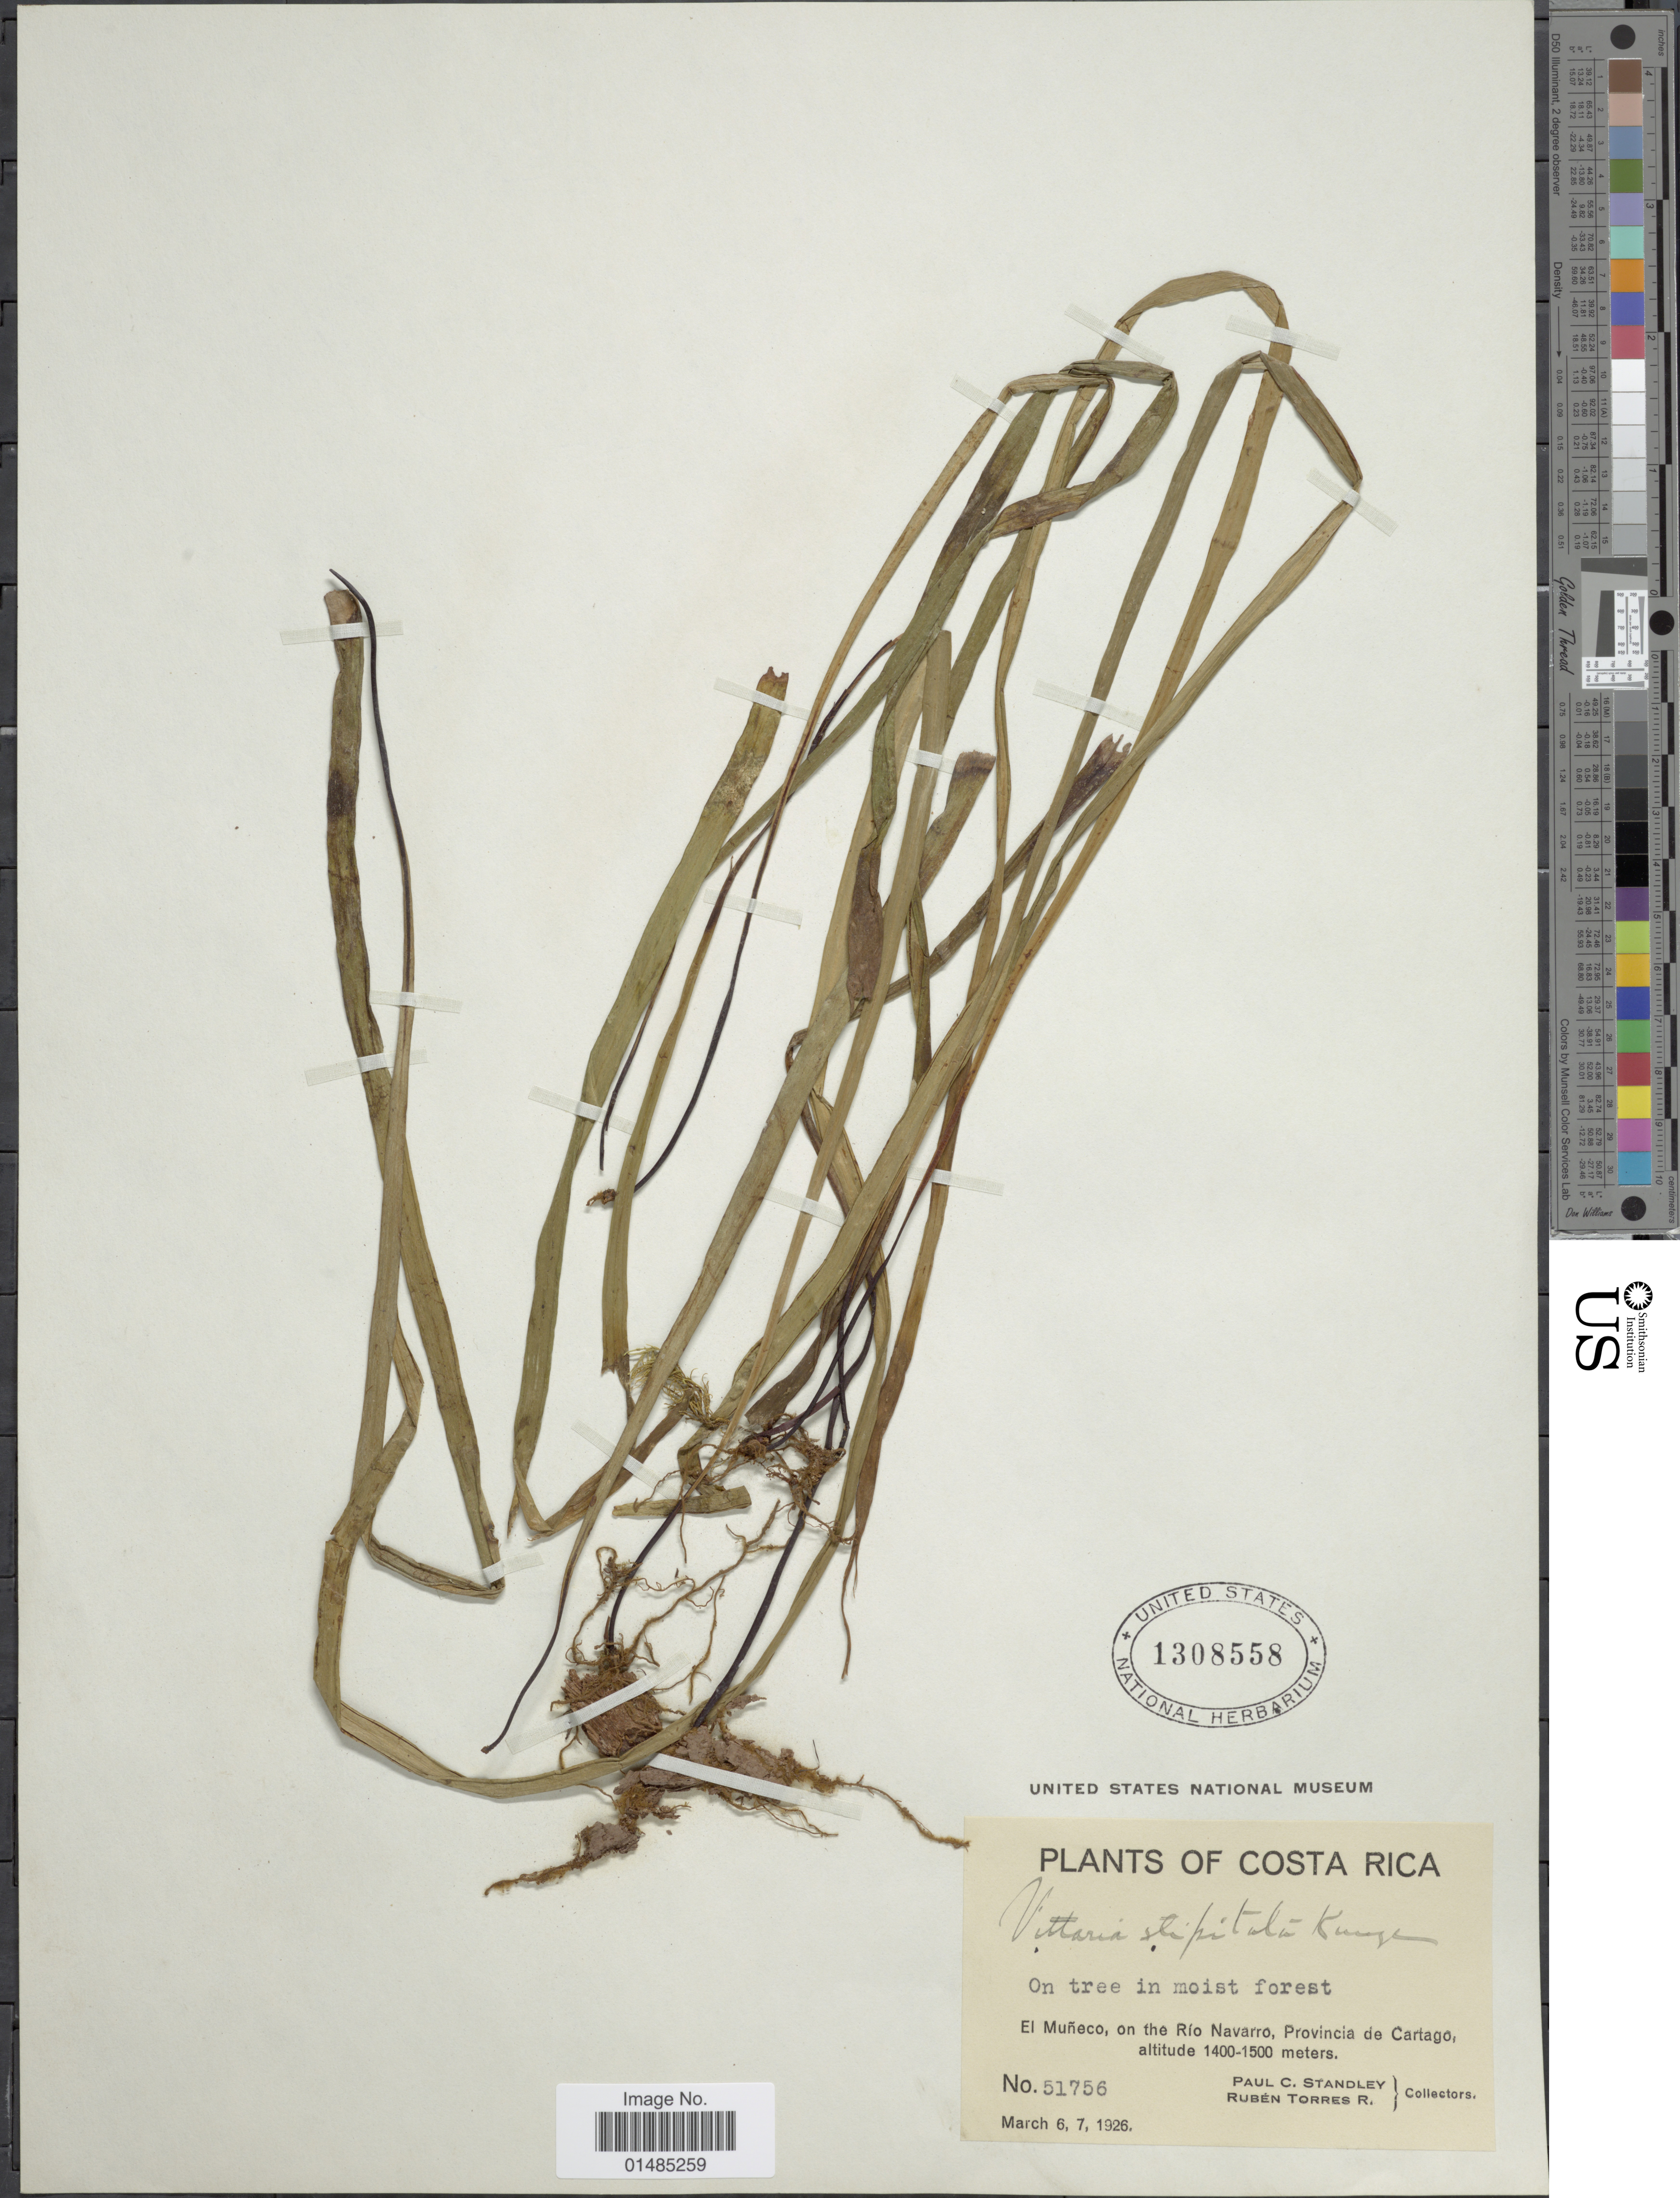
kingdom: Plantae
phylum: Tracheophyta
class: Polypodiopsida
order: Polypodiales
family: Pteridaceae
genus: Radiovittaria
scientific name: Radiovittaria stipitata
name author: (Kunze) E.H. Crane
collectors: P. C. Standley & R. Torres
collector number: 51756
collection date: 1926-03-06/1926-03-07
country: Costa Rica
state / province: Cartago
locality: El Muñeco, on the Río Navarro, Provincia de Cartago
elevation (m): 1400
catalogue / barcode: US 1308558